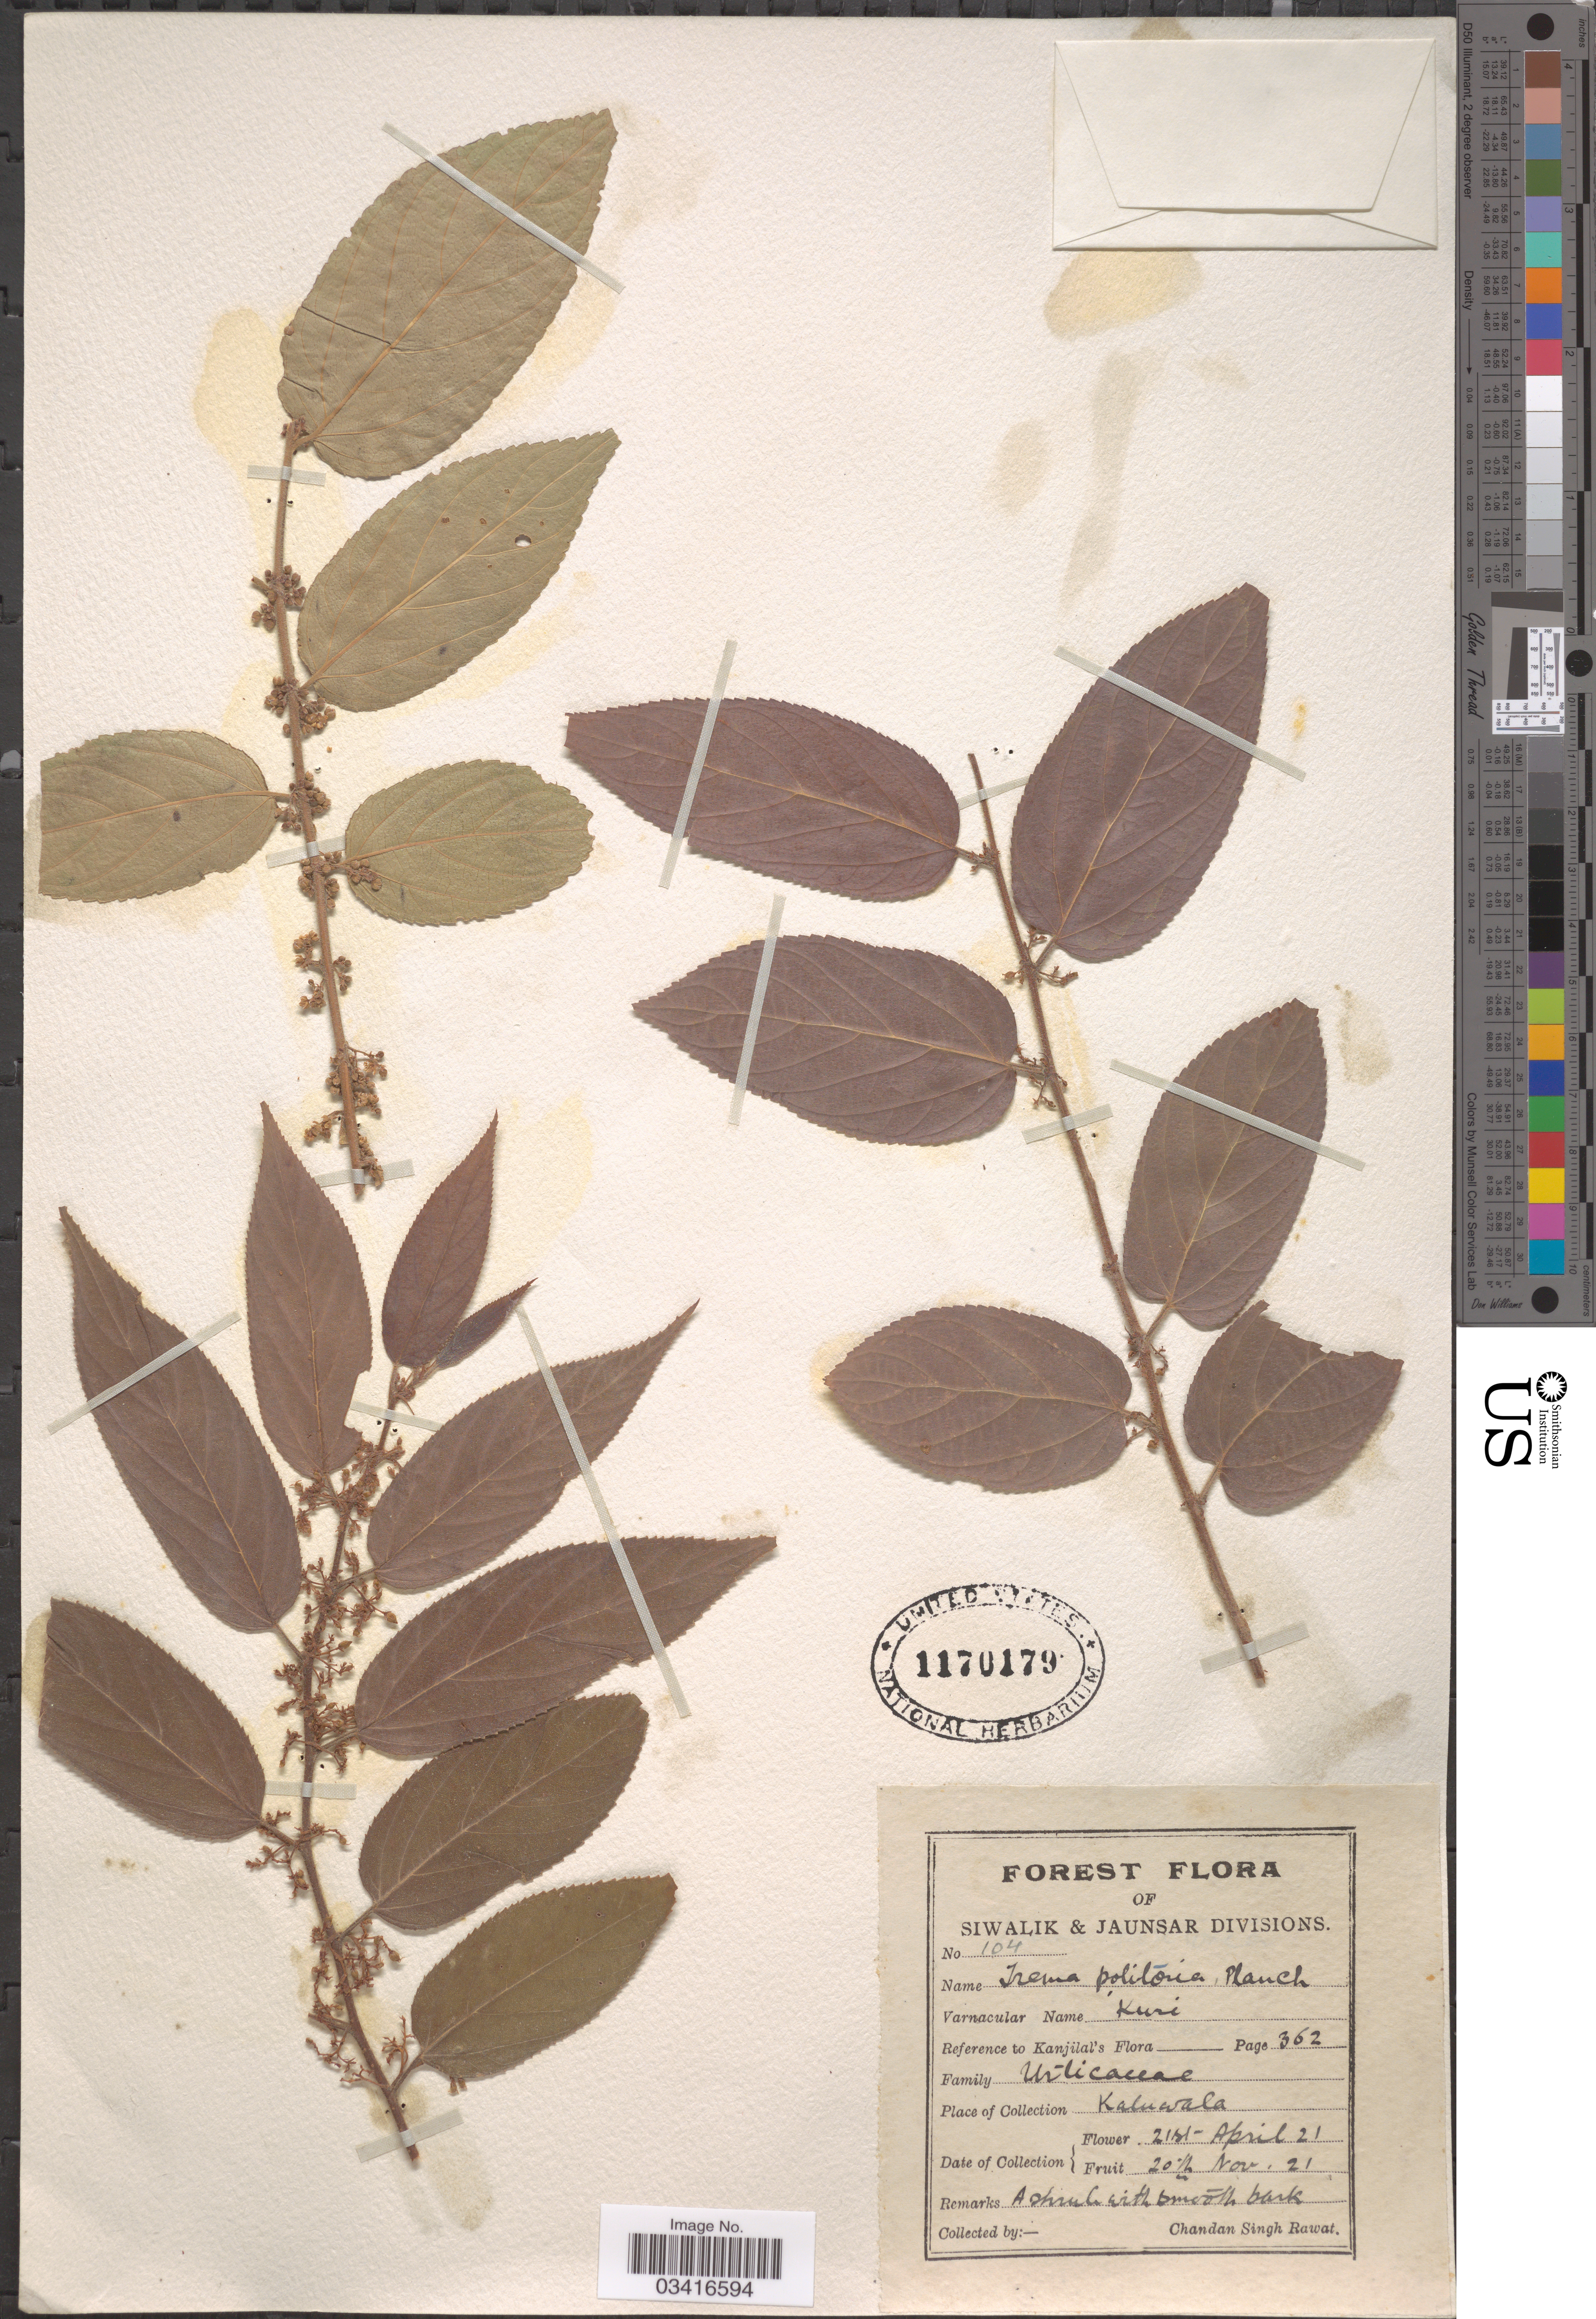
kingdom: Plantae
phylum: Tracheophyta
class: Magnoliopsida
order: Rosales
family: Cannabaceae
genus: Trema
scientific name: Trema politoria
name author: (Planch.) Blume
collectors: C. Rawat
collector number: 104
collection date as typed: Transcribed d/m/y: 21/4/21 to 20/11/21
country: India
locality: Siwalik & Jaunsar Divisions. Kaluwala.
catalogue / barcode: US 1170179